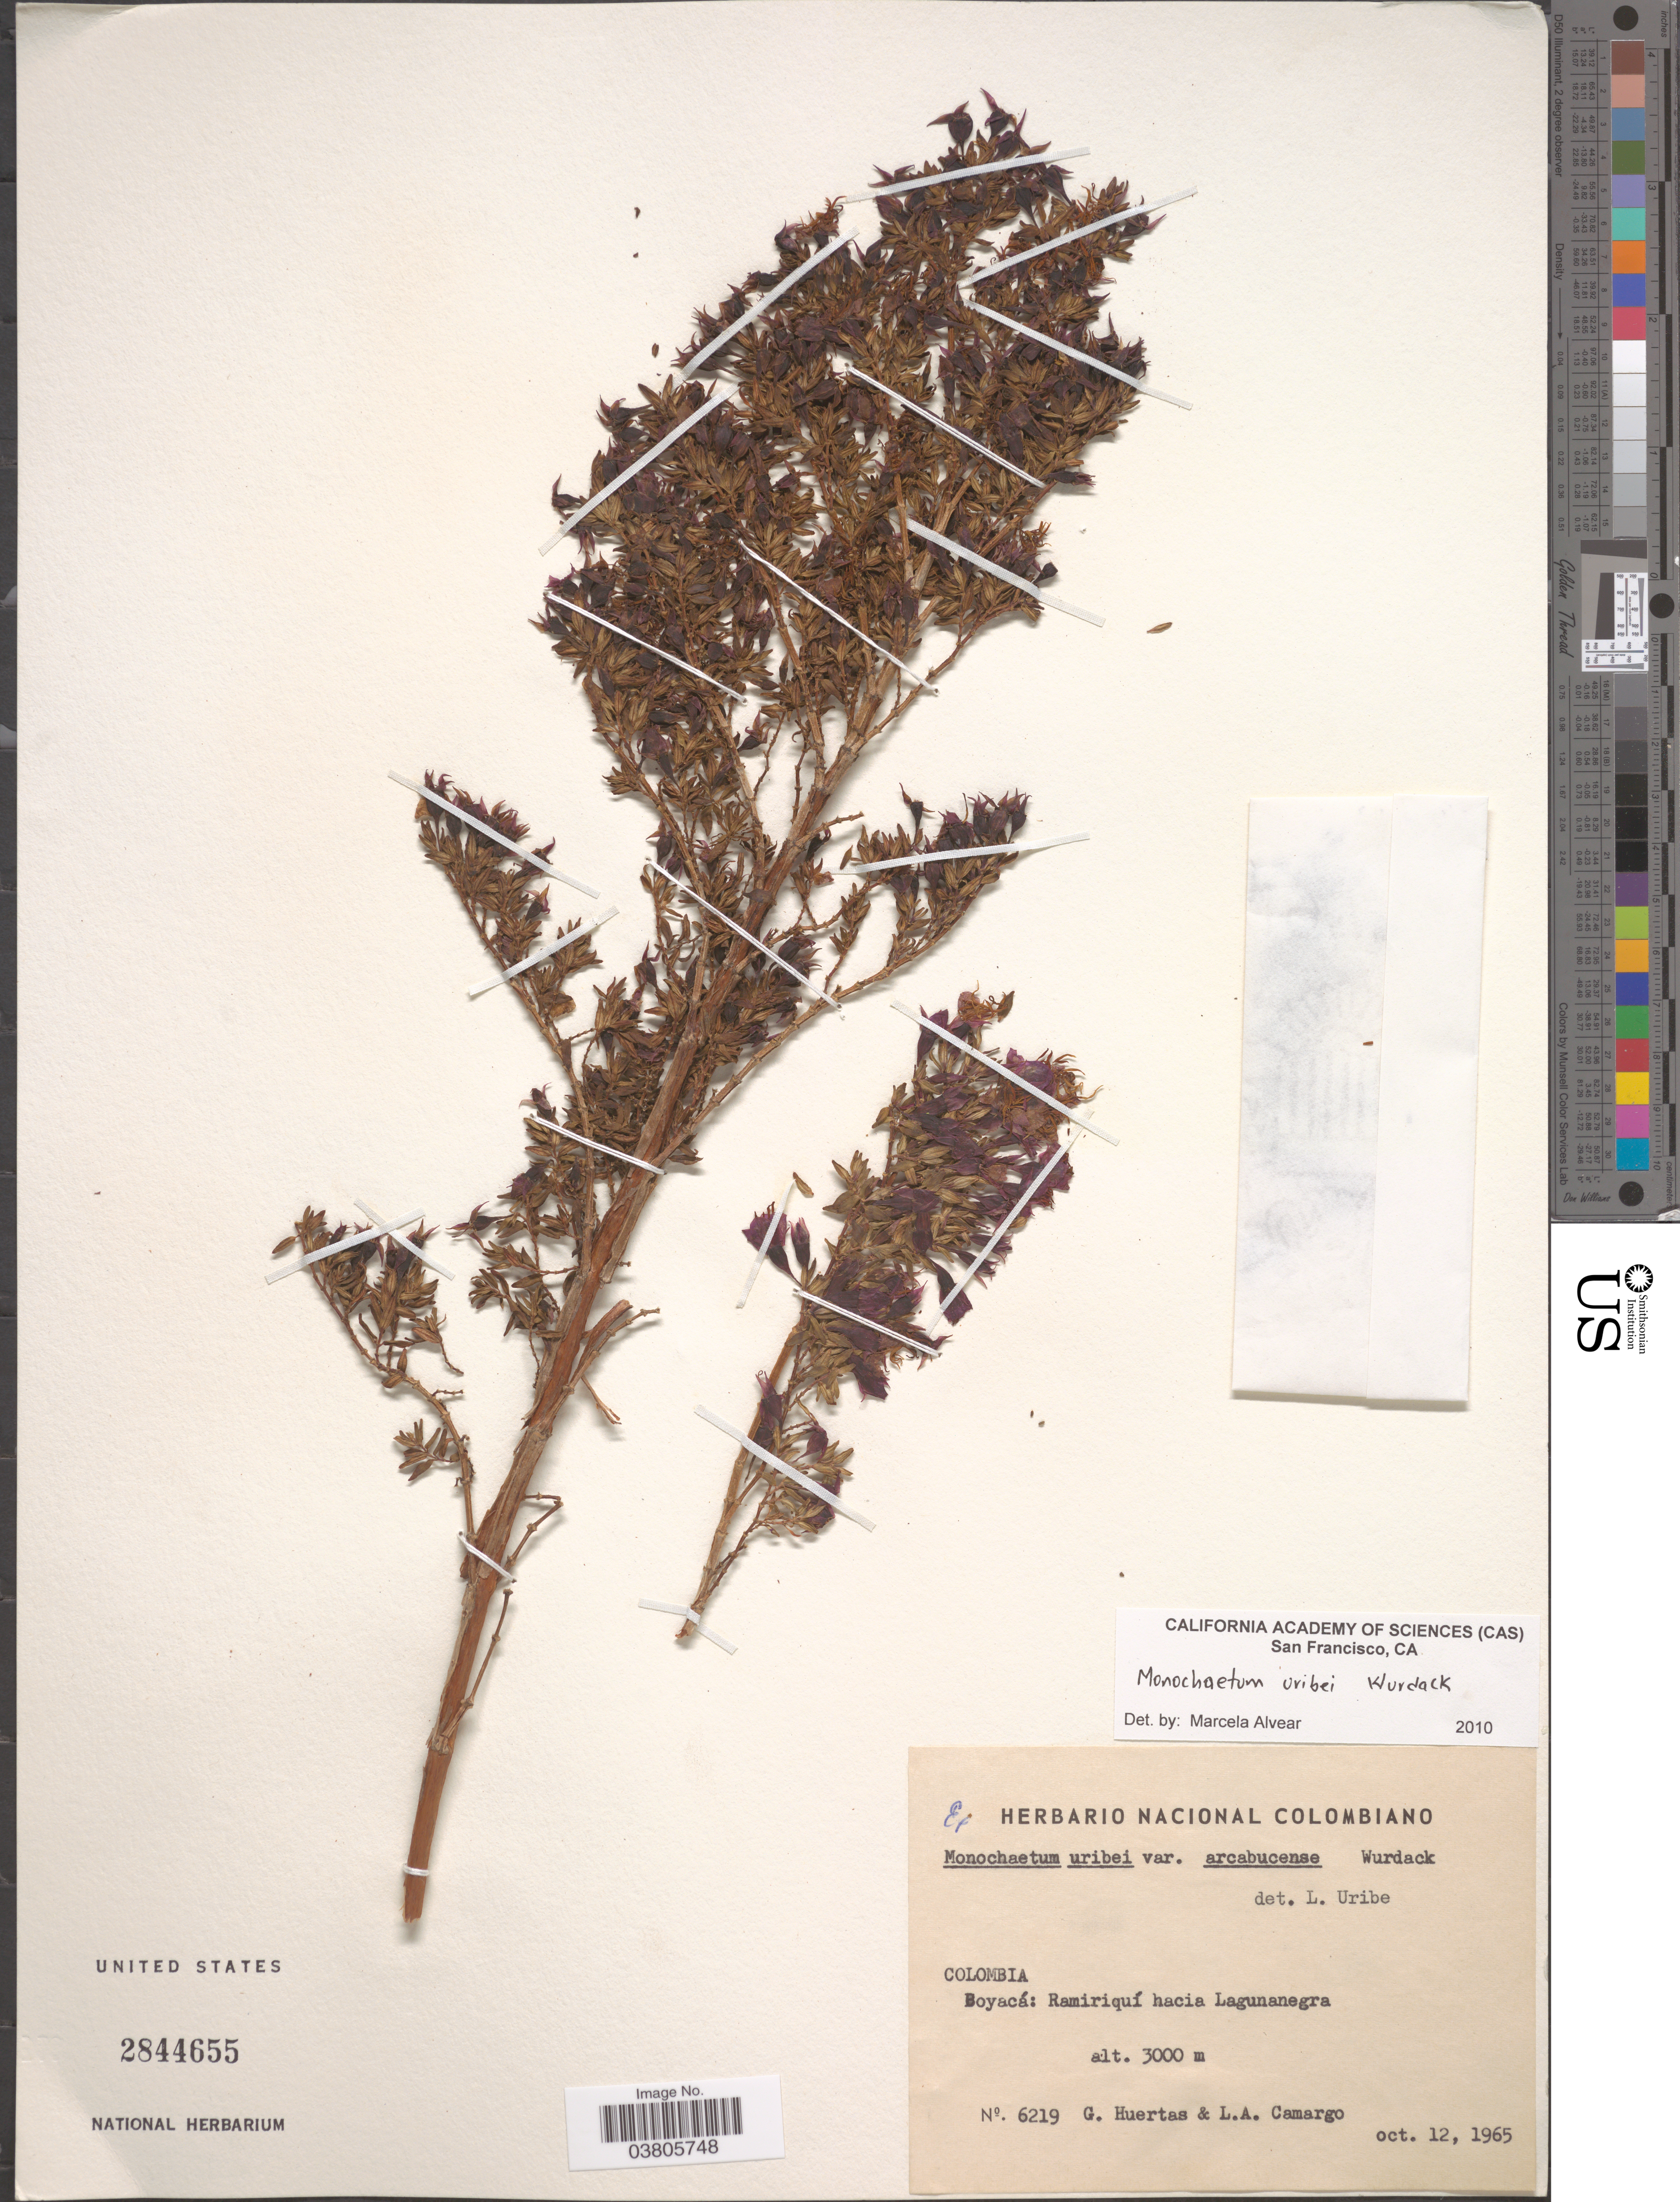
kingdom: Plantae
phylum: Tracheophyta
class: Magnoliopsida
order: Myrtales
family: Melastomataceae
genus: Monochaetum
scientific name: Monochaetum uribei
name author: Wurdack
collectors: G. Huertas & L. A. Camargo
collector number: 6219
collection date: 1965-10-12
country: Colombia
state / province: Boyacá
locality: Ramiriquí hacia Lagunanegra.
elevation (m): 3000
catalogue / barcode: US 2844655